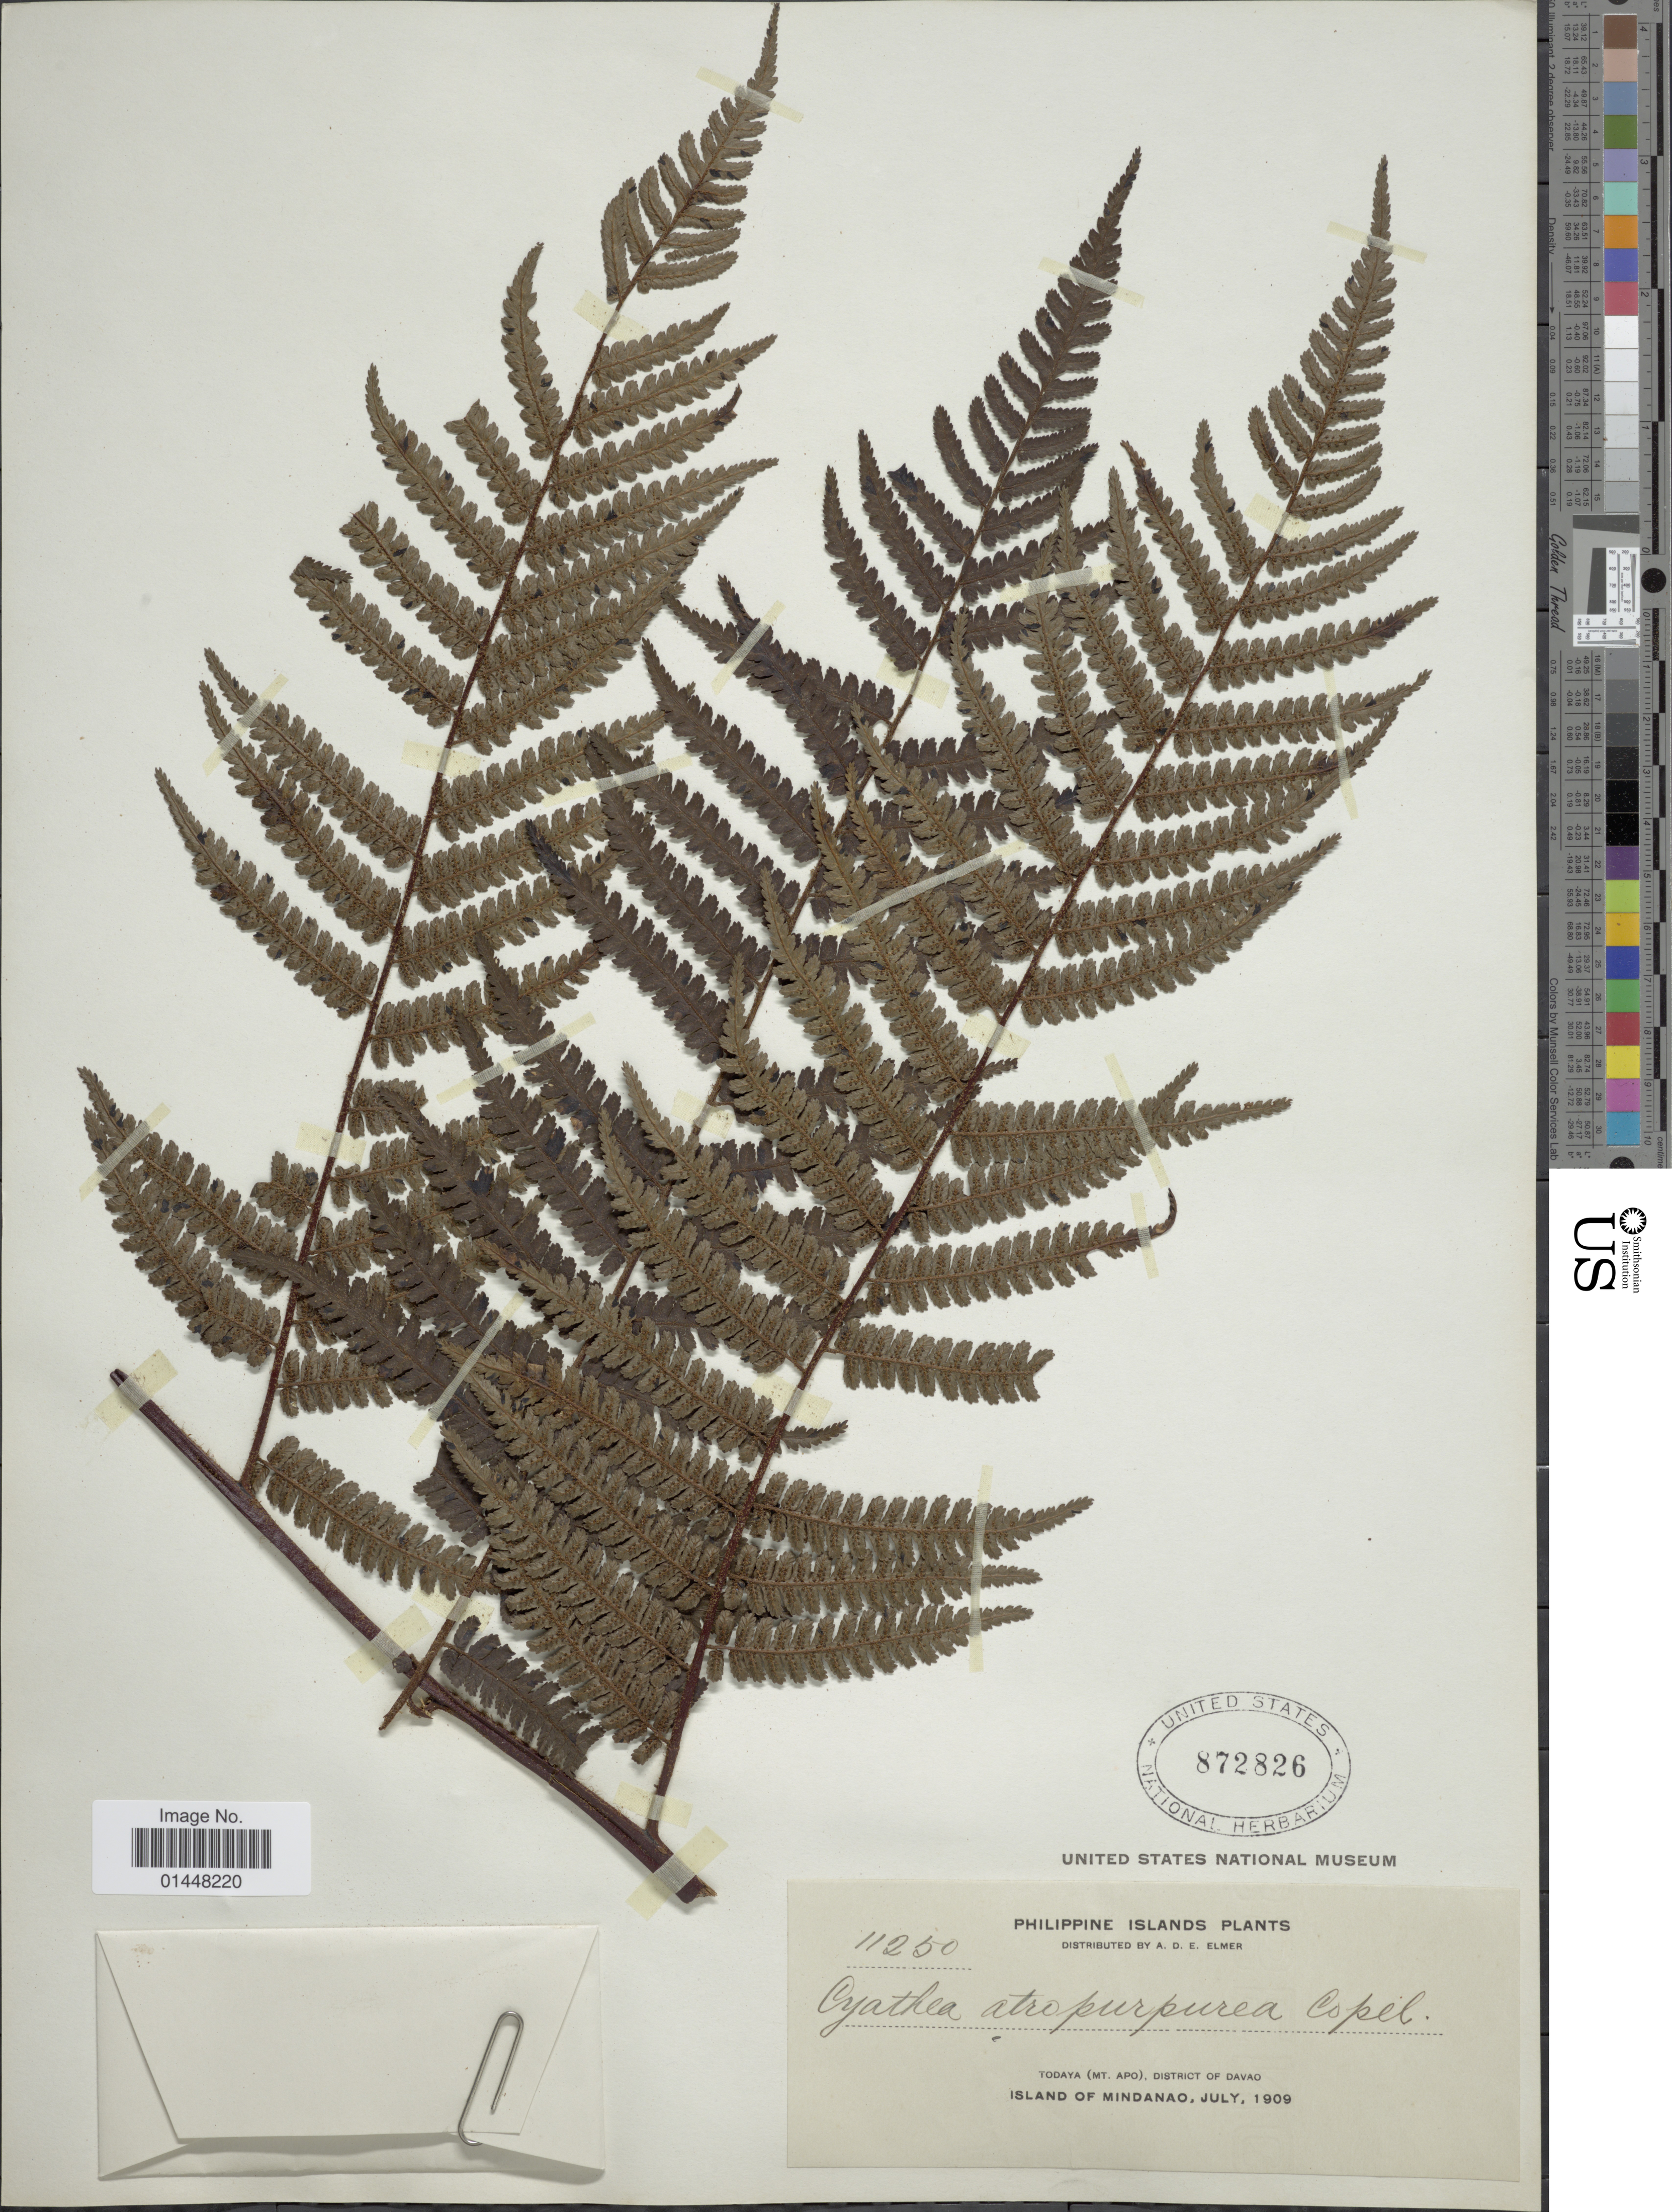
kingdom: Plantae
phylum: Tracheophyta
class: Polypodiopsida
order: Cyatheales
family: Cyatheaceae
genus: Gymnosphaera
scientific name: Gymnosphaera atropurpurea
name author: (Copel.) Copel.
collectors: A. D. E. Elmer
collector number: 11250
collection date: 1909-07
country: Philippines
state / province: Davao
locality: Philippine Islands. Todaya (Mt. Apo). District of Davao. Island of Mindanao.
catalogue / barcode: US 872826